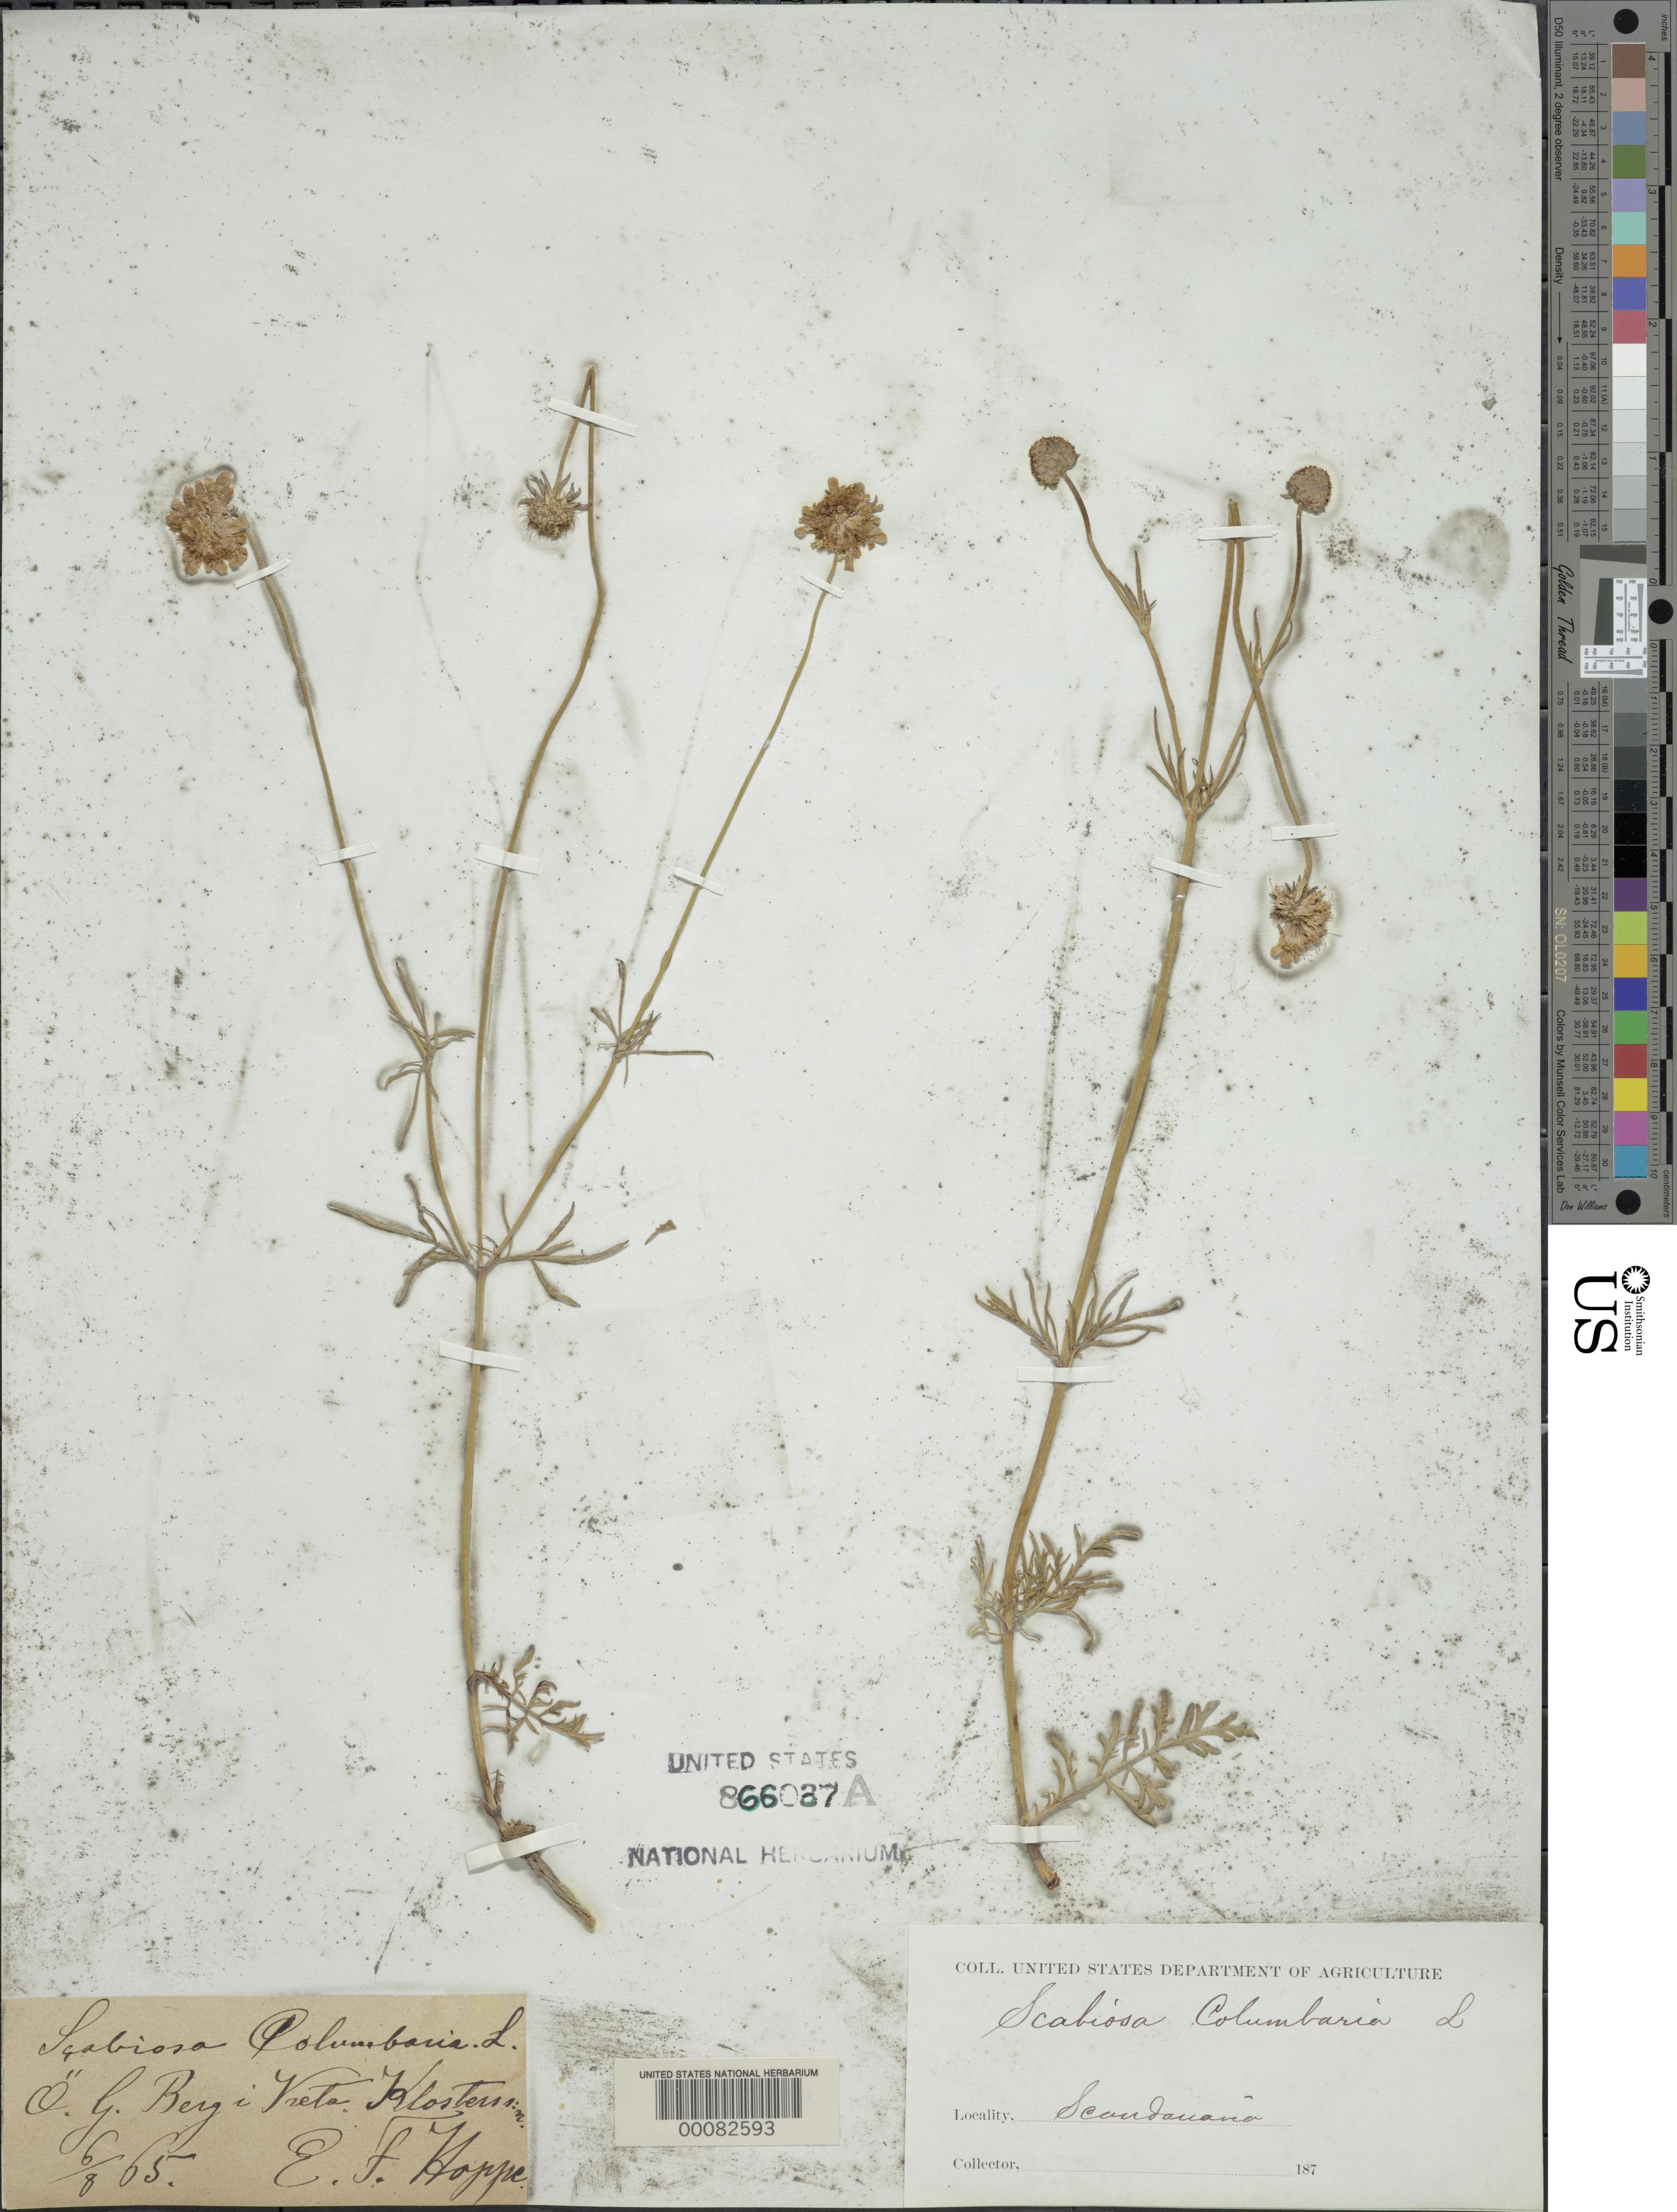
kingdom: Plantae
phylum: Tracheophyta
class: Magnoliopsida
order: Dipsacales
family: Caprifoliaceae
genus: Scabiosa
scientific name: Scabiosa columbaria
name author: L.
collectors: E. F. Hoppe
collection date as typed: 06 Aug 1865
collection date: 1865-08-06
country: Norway / Sweden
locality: Scandinavia, Gotland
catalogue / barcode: US 866037A